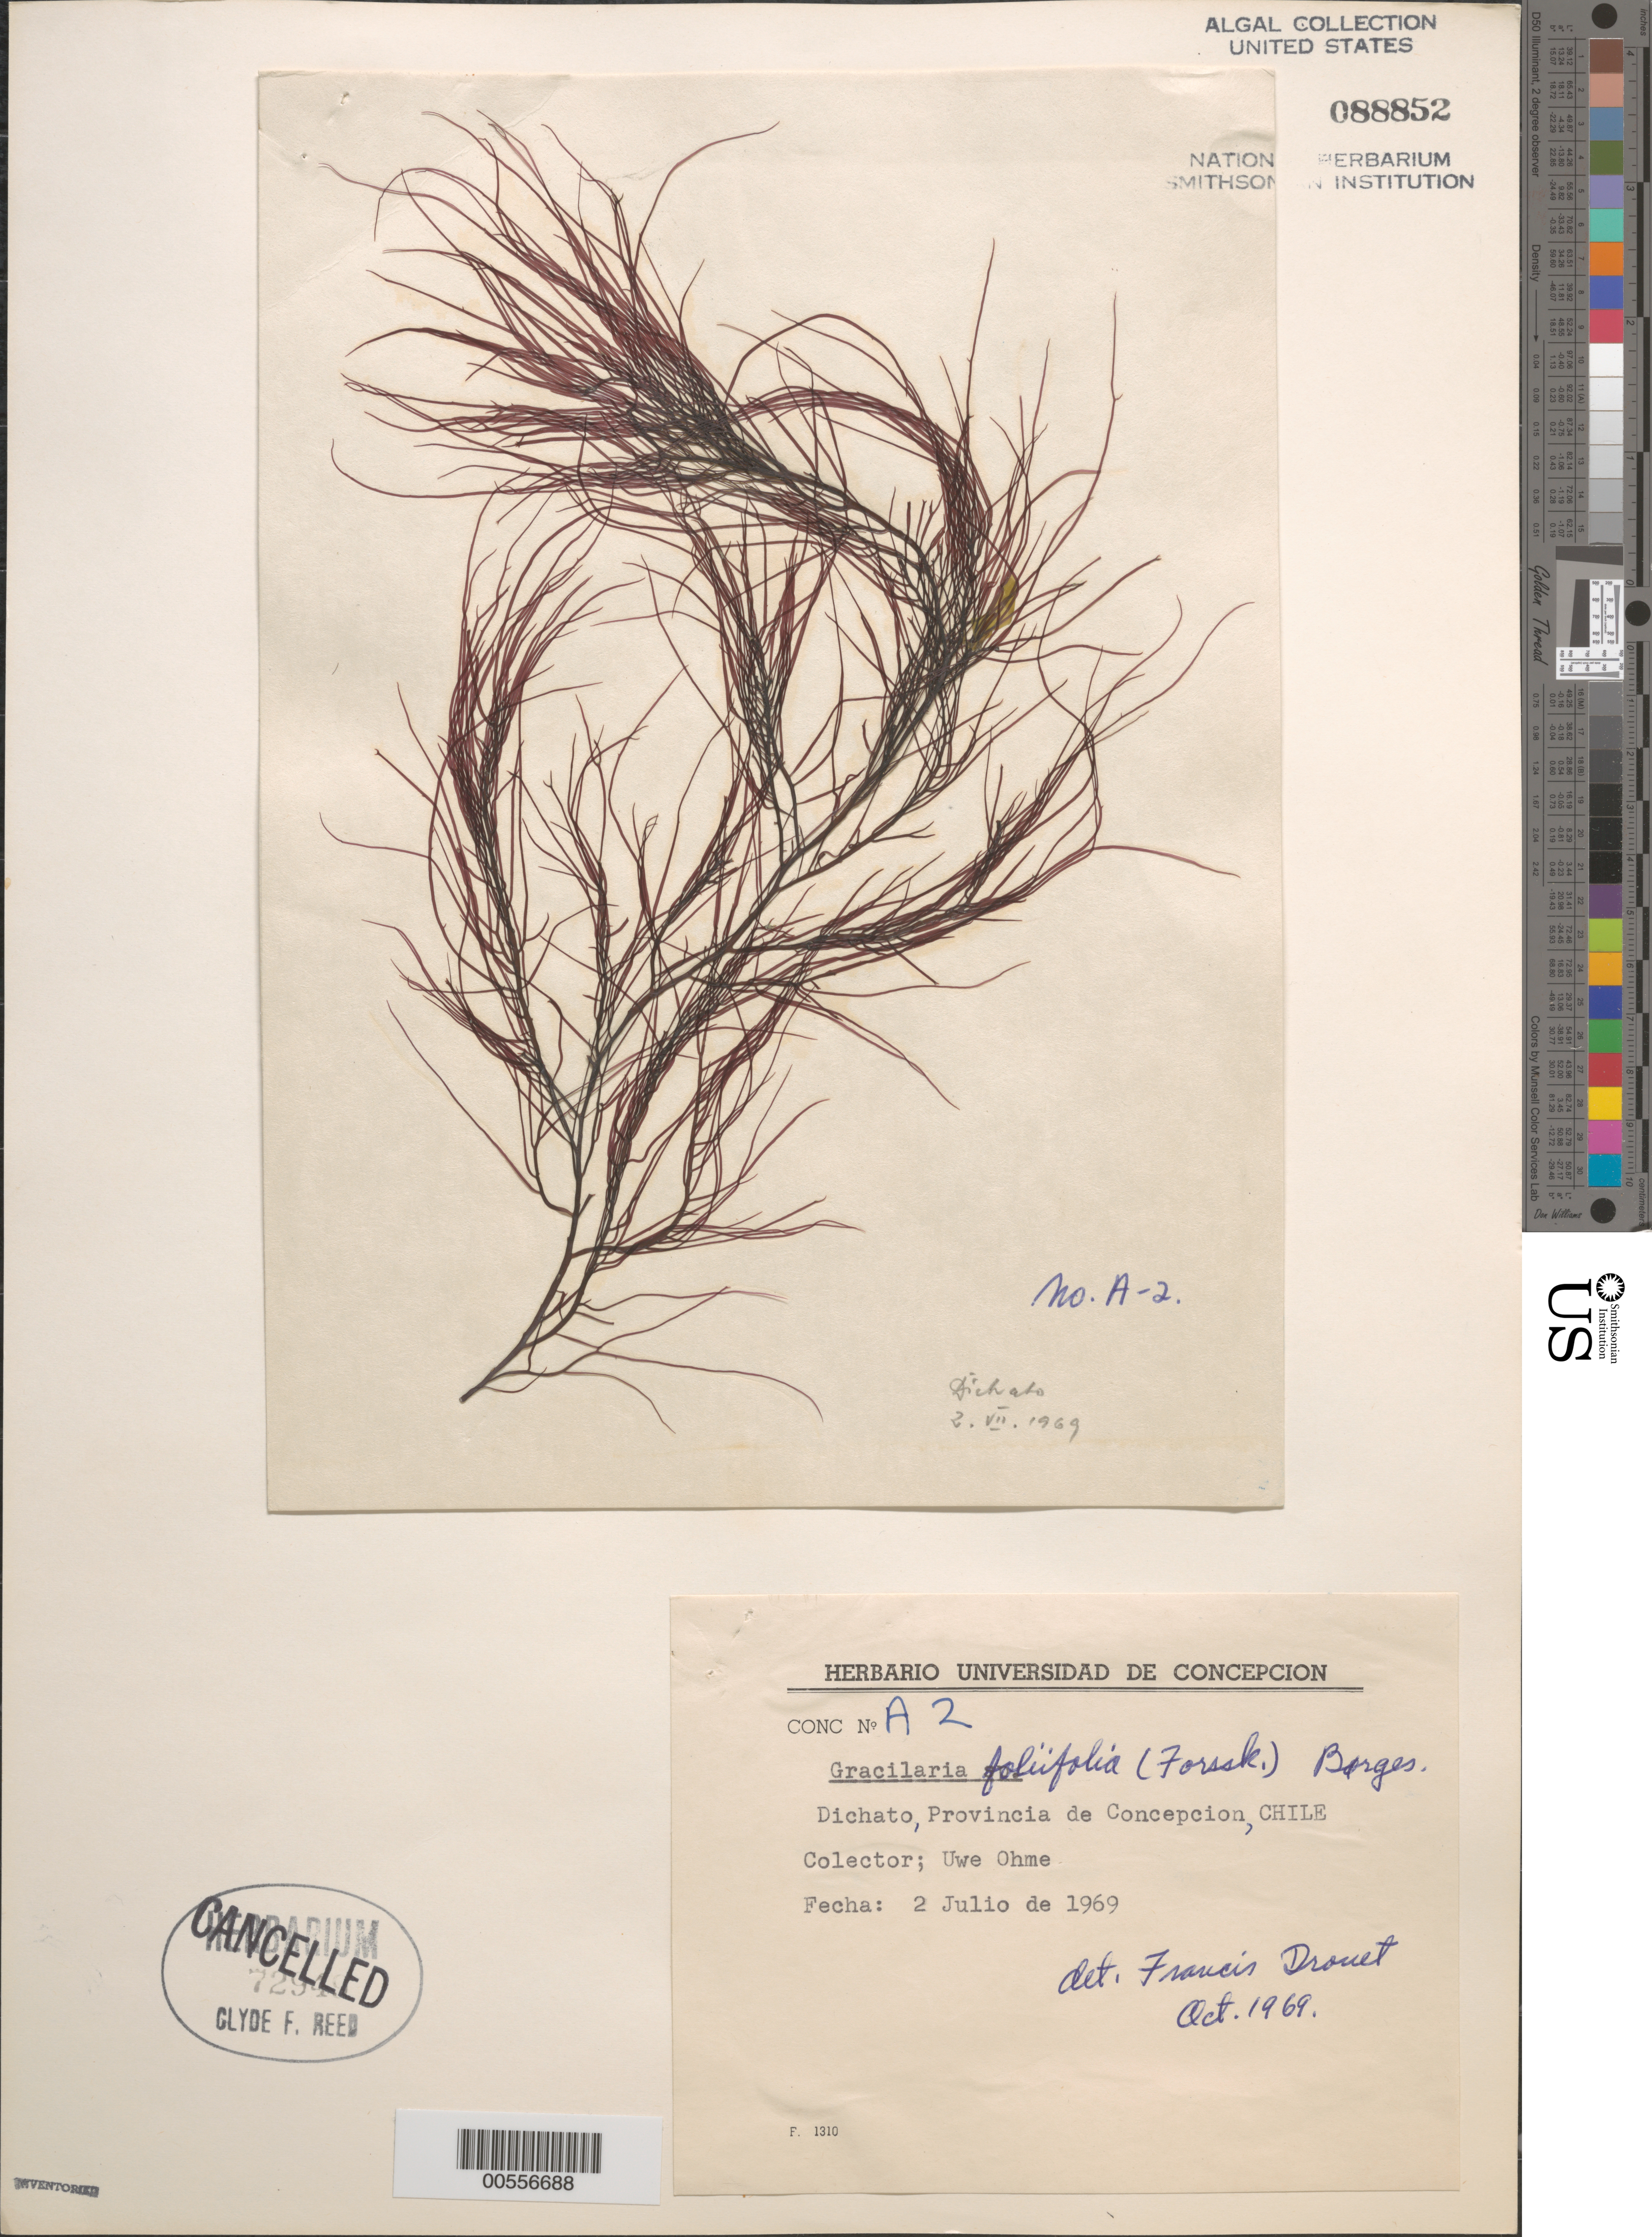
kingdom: Plantae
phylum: Rhodophyta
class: Florideophyceae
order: Gracilariales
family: Gracilariaceae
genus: Gracilaria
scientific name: Gracilaria foliifera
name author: (Forssk.) Børgesen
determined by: Drouet, F. E.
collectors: U. Ohme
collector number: A-2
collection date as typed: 02 Jul 1969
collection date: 1969-07-02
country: Chile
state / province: Bio-Bío (VIII)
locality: Dichato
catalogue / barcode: US 88852